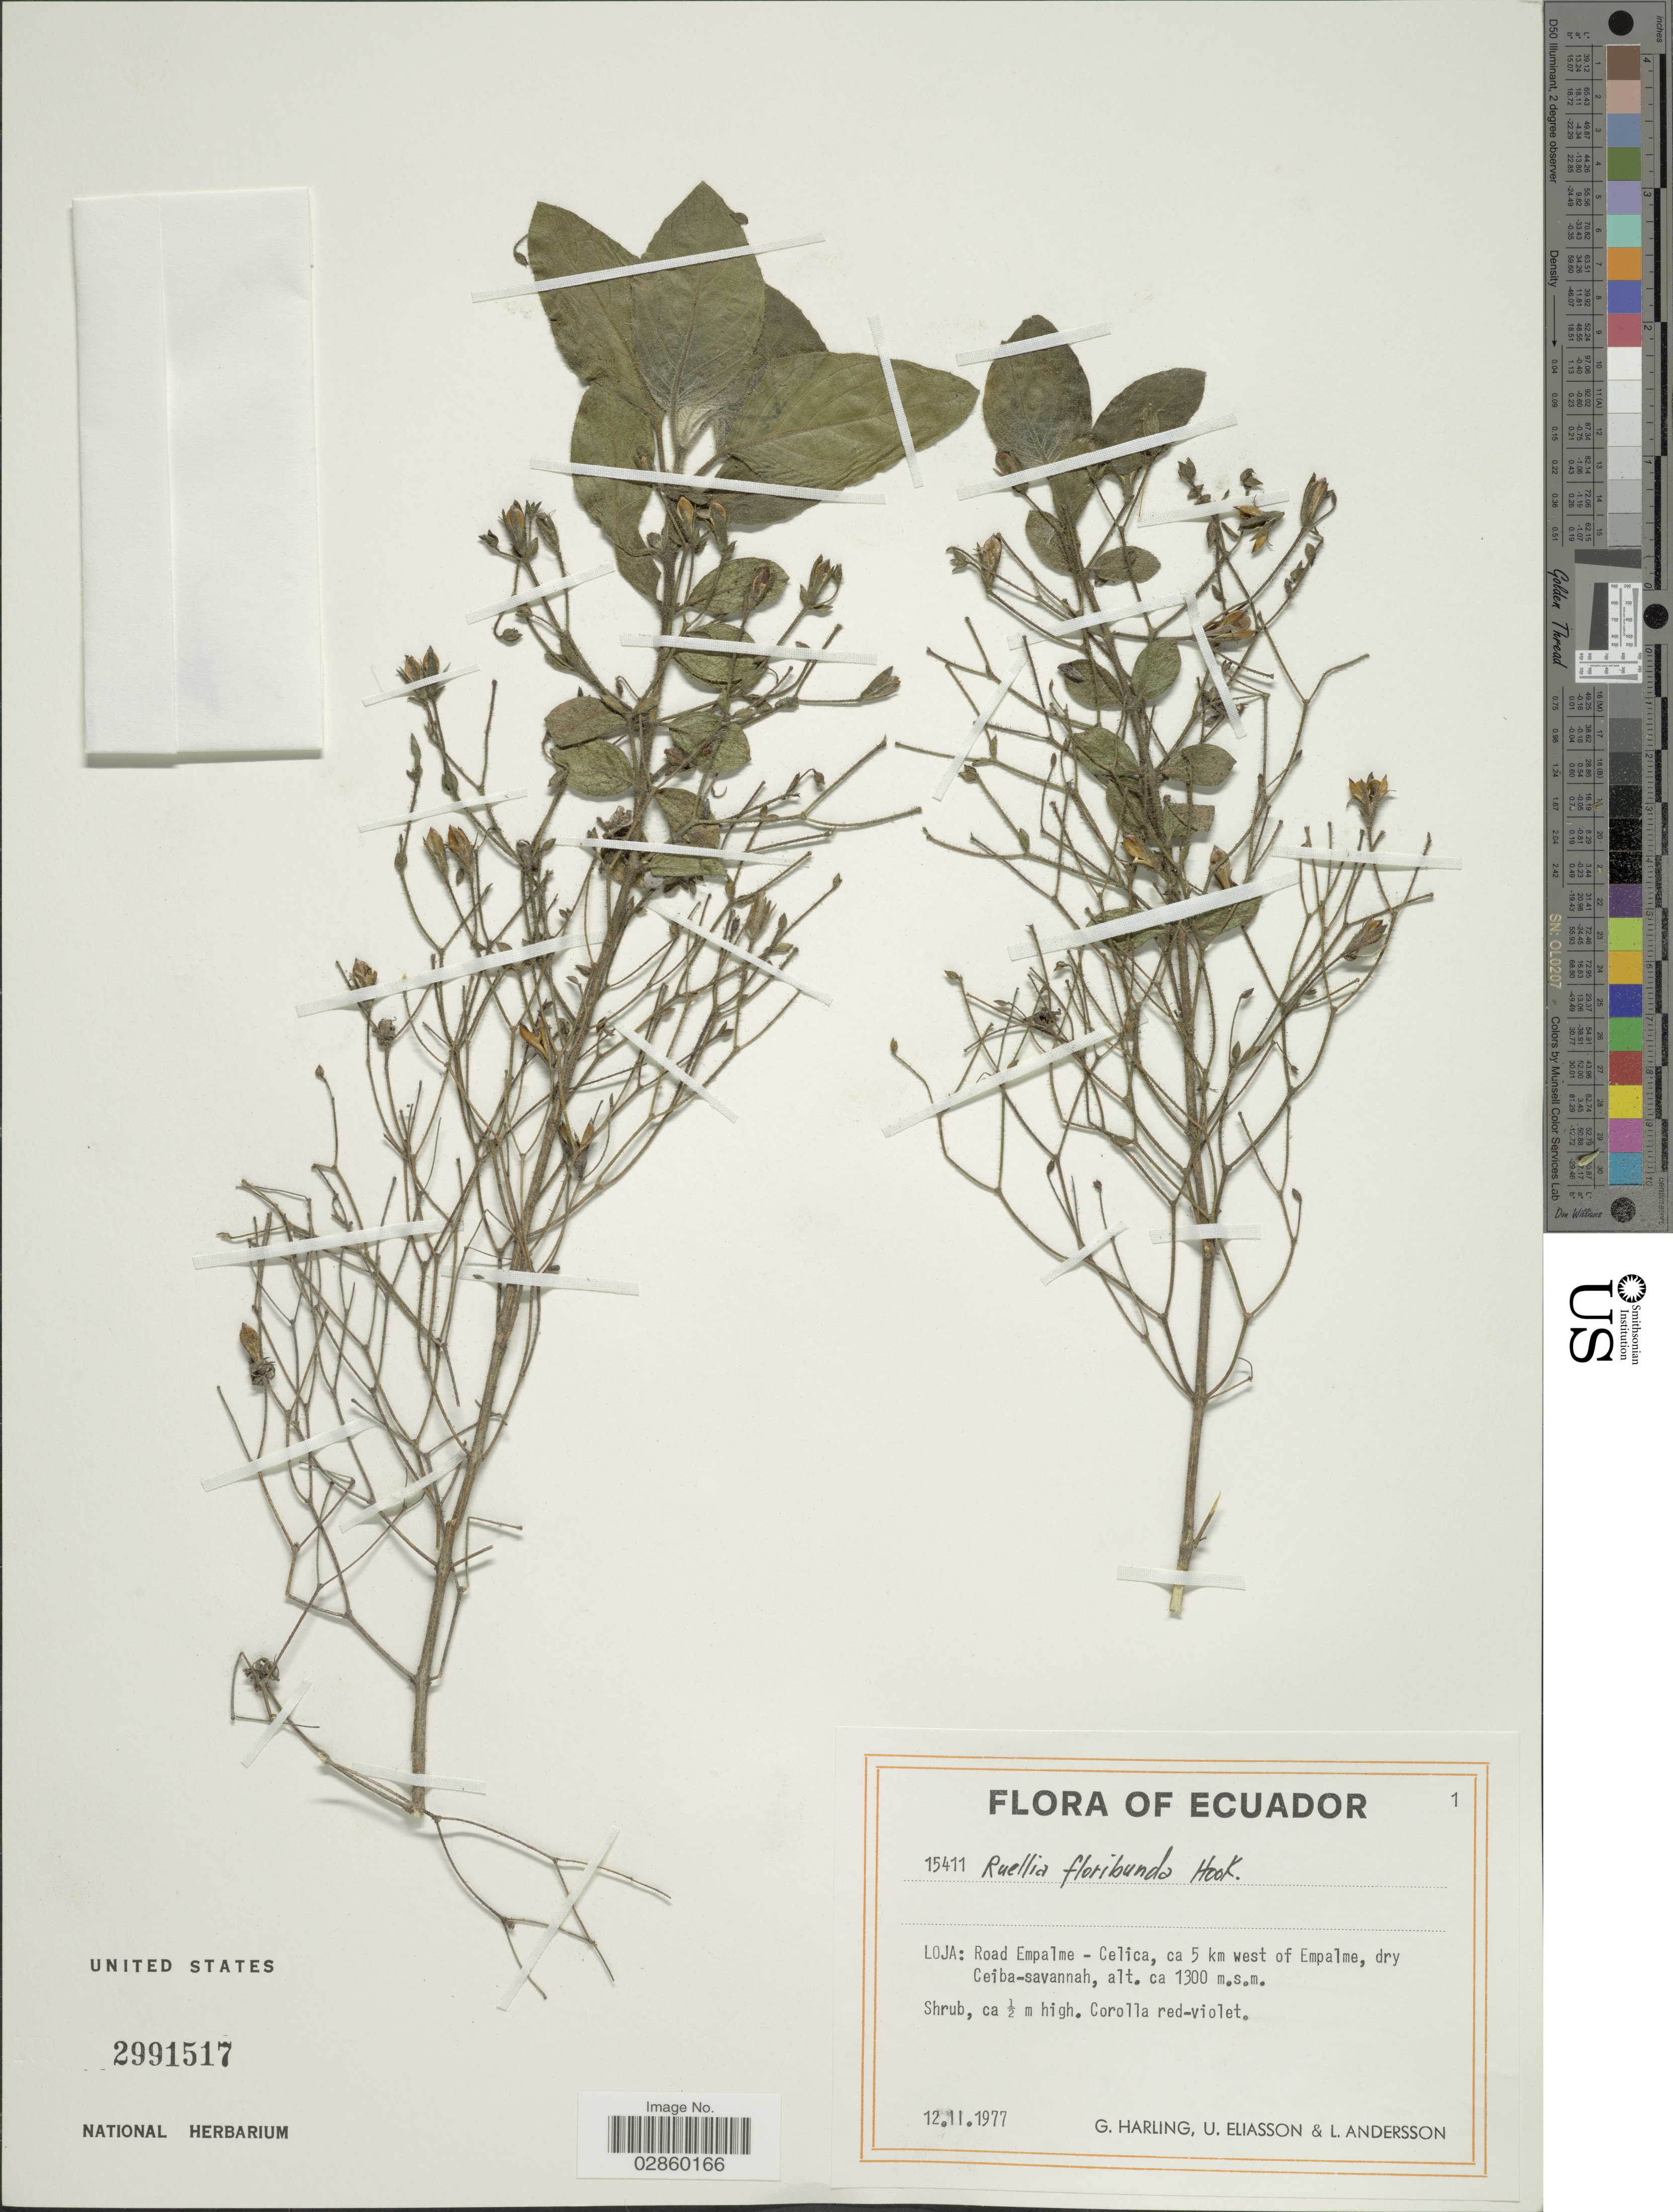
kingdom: Plantae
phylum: Tracheophyta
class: Magnoliopsida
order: Lamiales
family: Acanthaceae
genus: Ruellia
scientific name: Ruellia floribunda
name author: Hook.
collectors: G. Harling, U. Eliasson & L. Andersson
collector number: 15411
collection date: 1977-02-12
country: Ecuador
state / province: Loja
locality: Road Empalme-Celica, ca 5 km west of Empalme.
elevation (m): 1300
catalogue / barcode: US 2991517